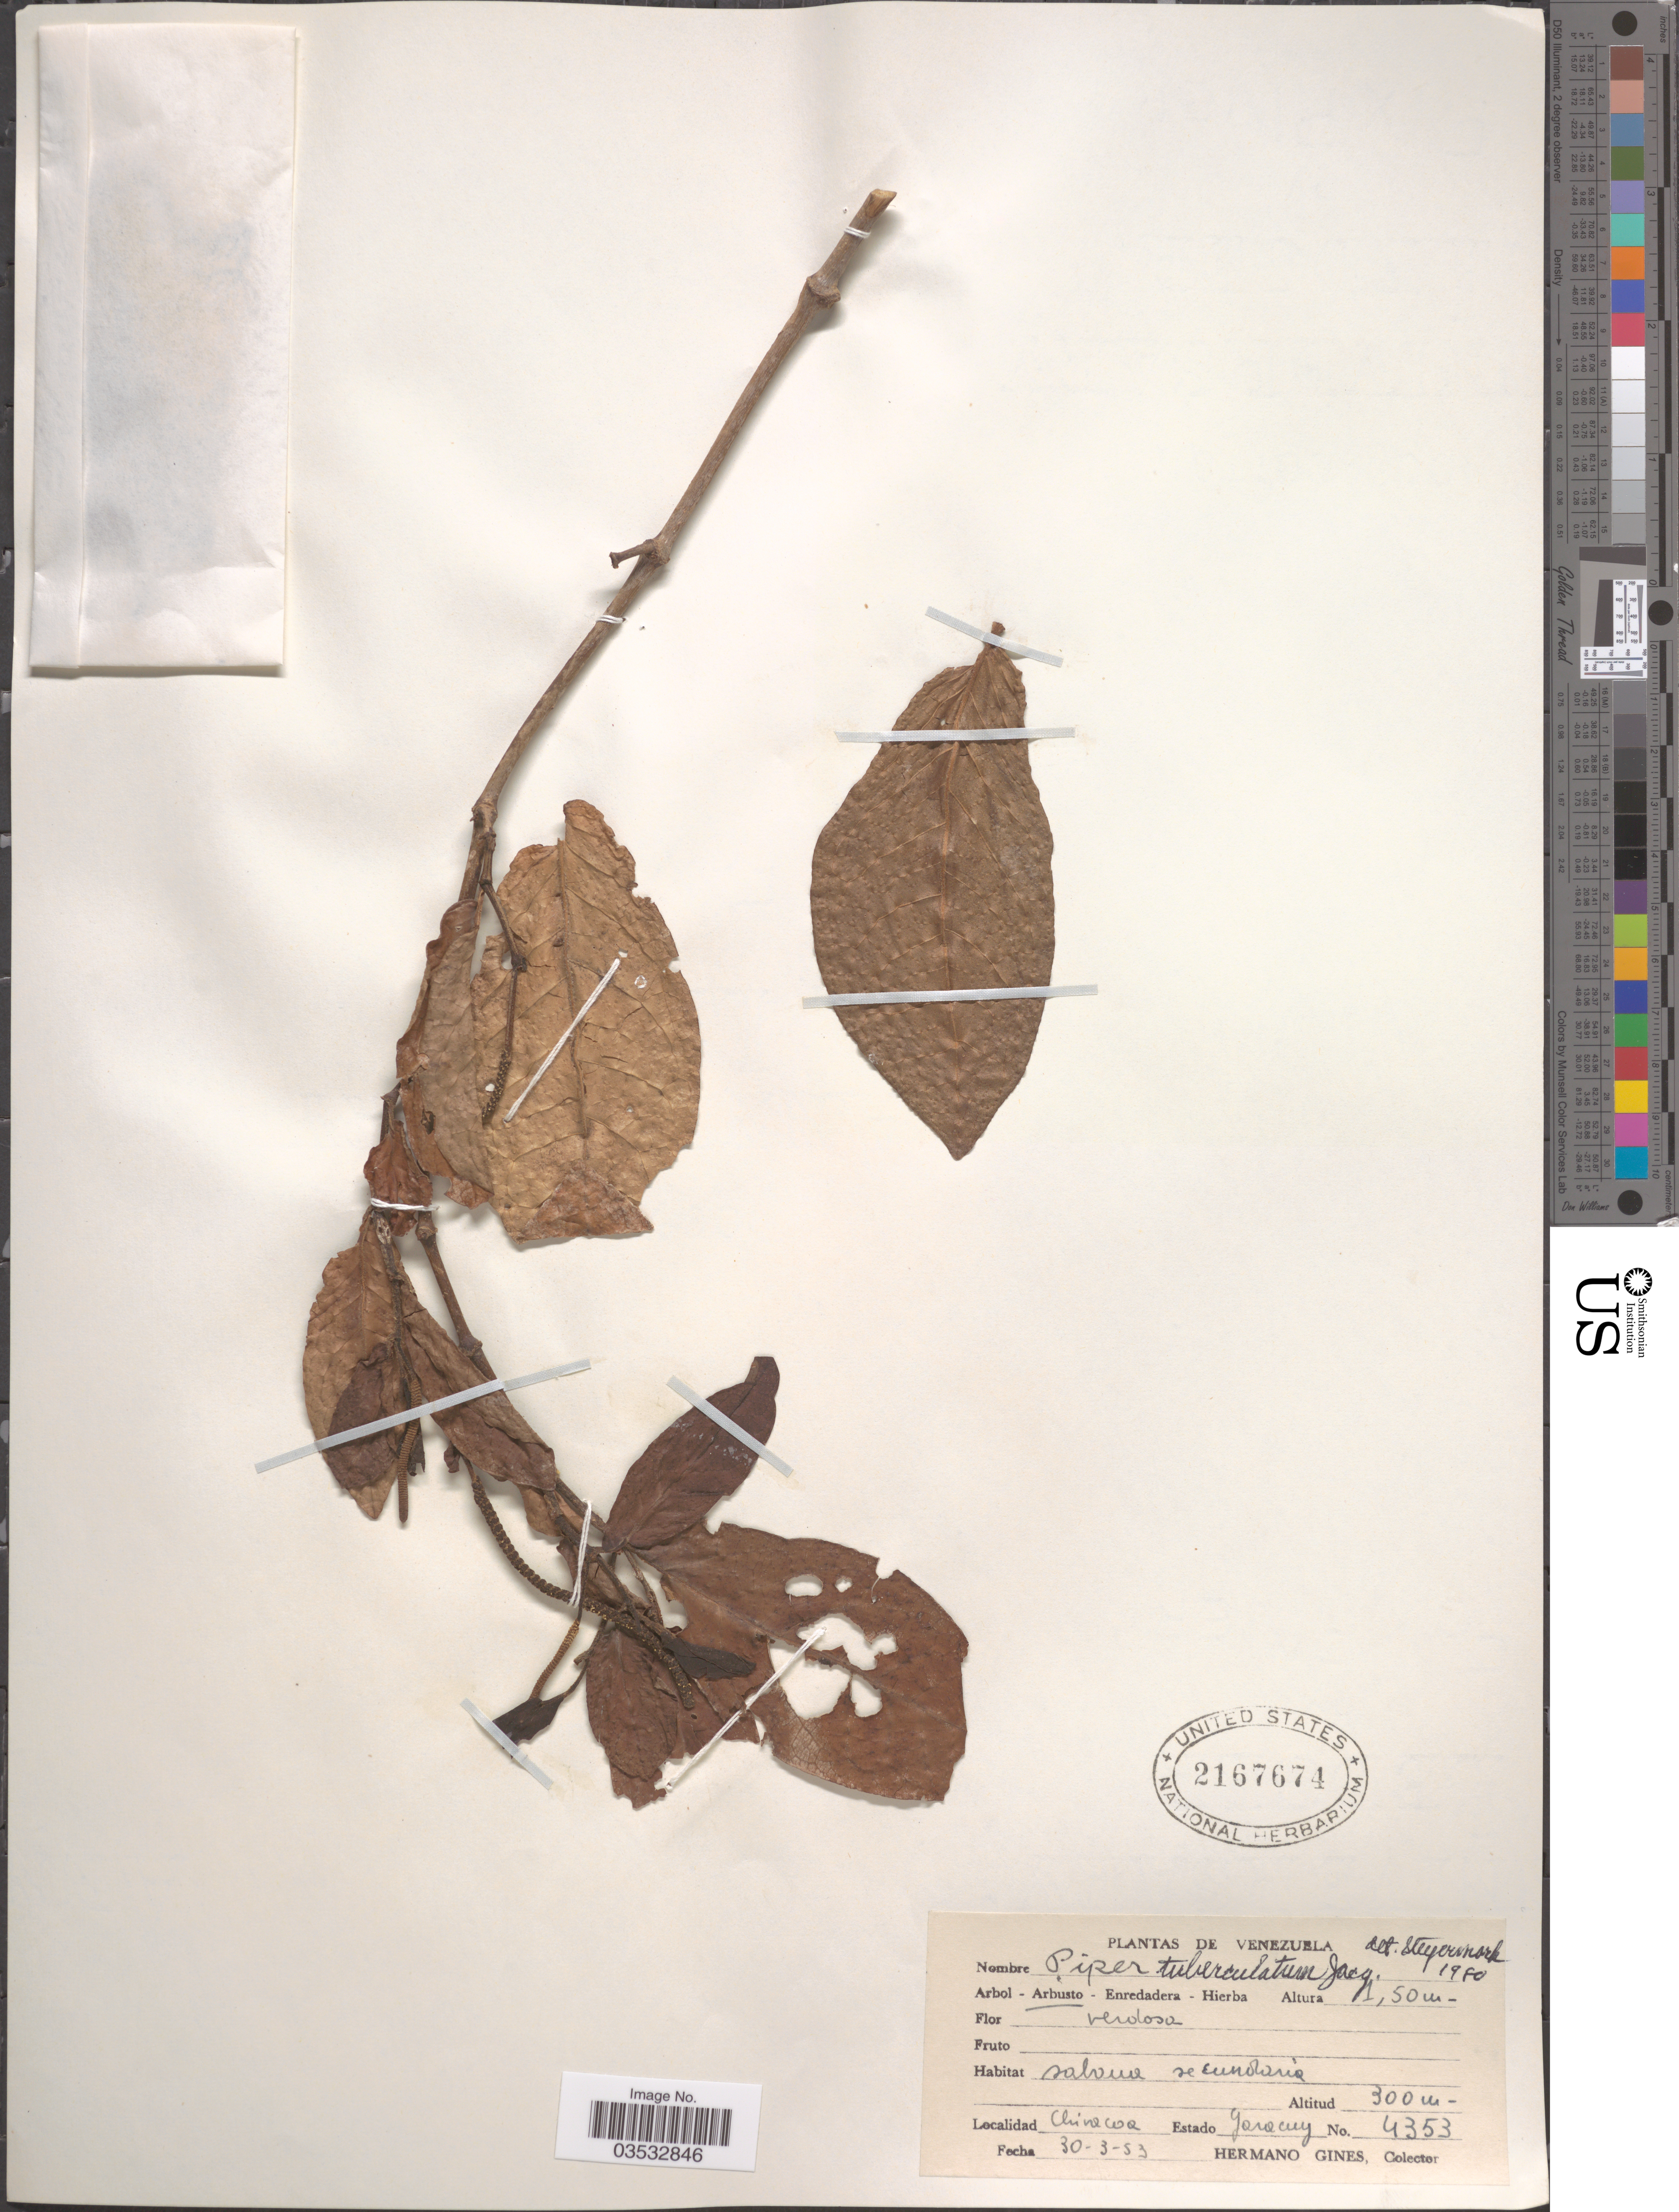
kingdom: Plantae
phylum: Tracheophyta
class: Magnoliopsida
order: Piperales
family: Piperaceae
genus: Piper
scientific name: Piper tuberculatum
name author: Jacq.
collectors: Bro. Gines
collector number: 4353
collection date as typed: Transcribed d/m/y: 30/3/53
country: Venezuela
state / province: Yaracuy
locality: Chivacoa.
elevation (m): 300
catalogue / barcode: US 2167674